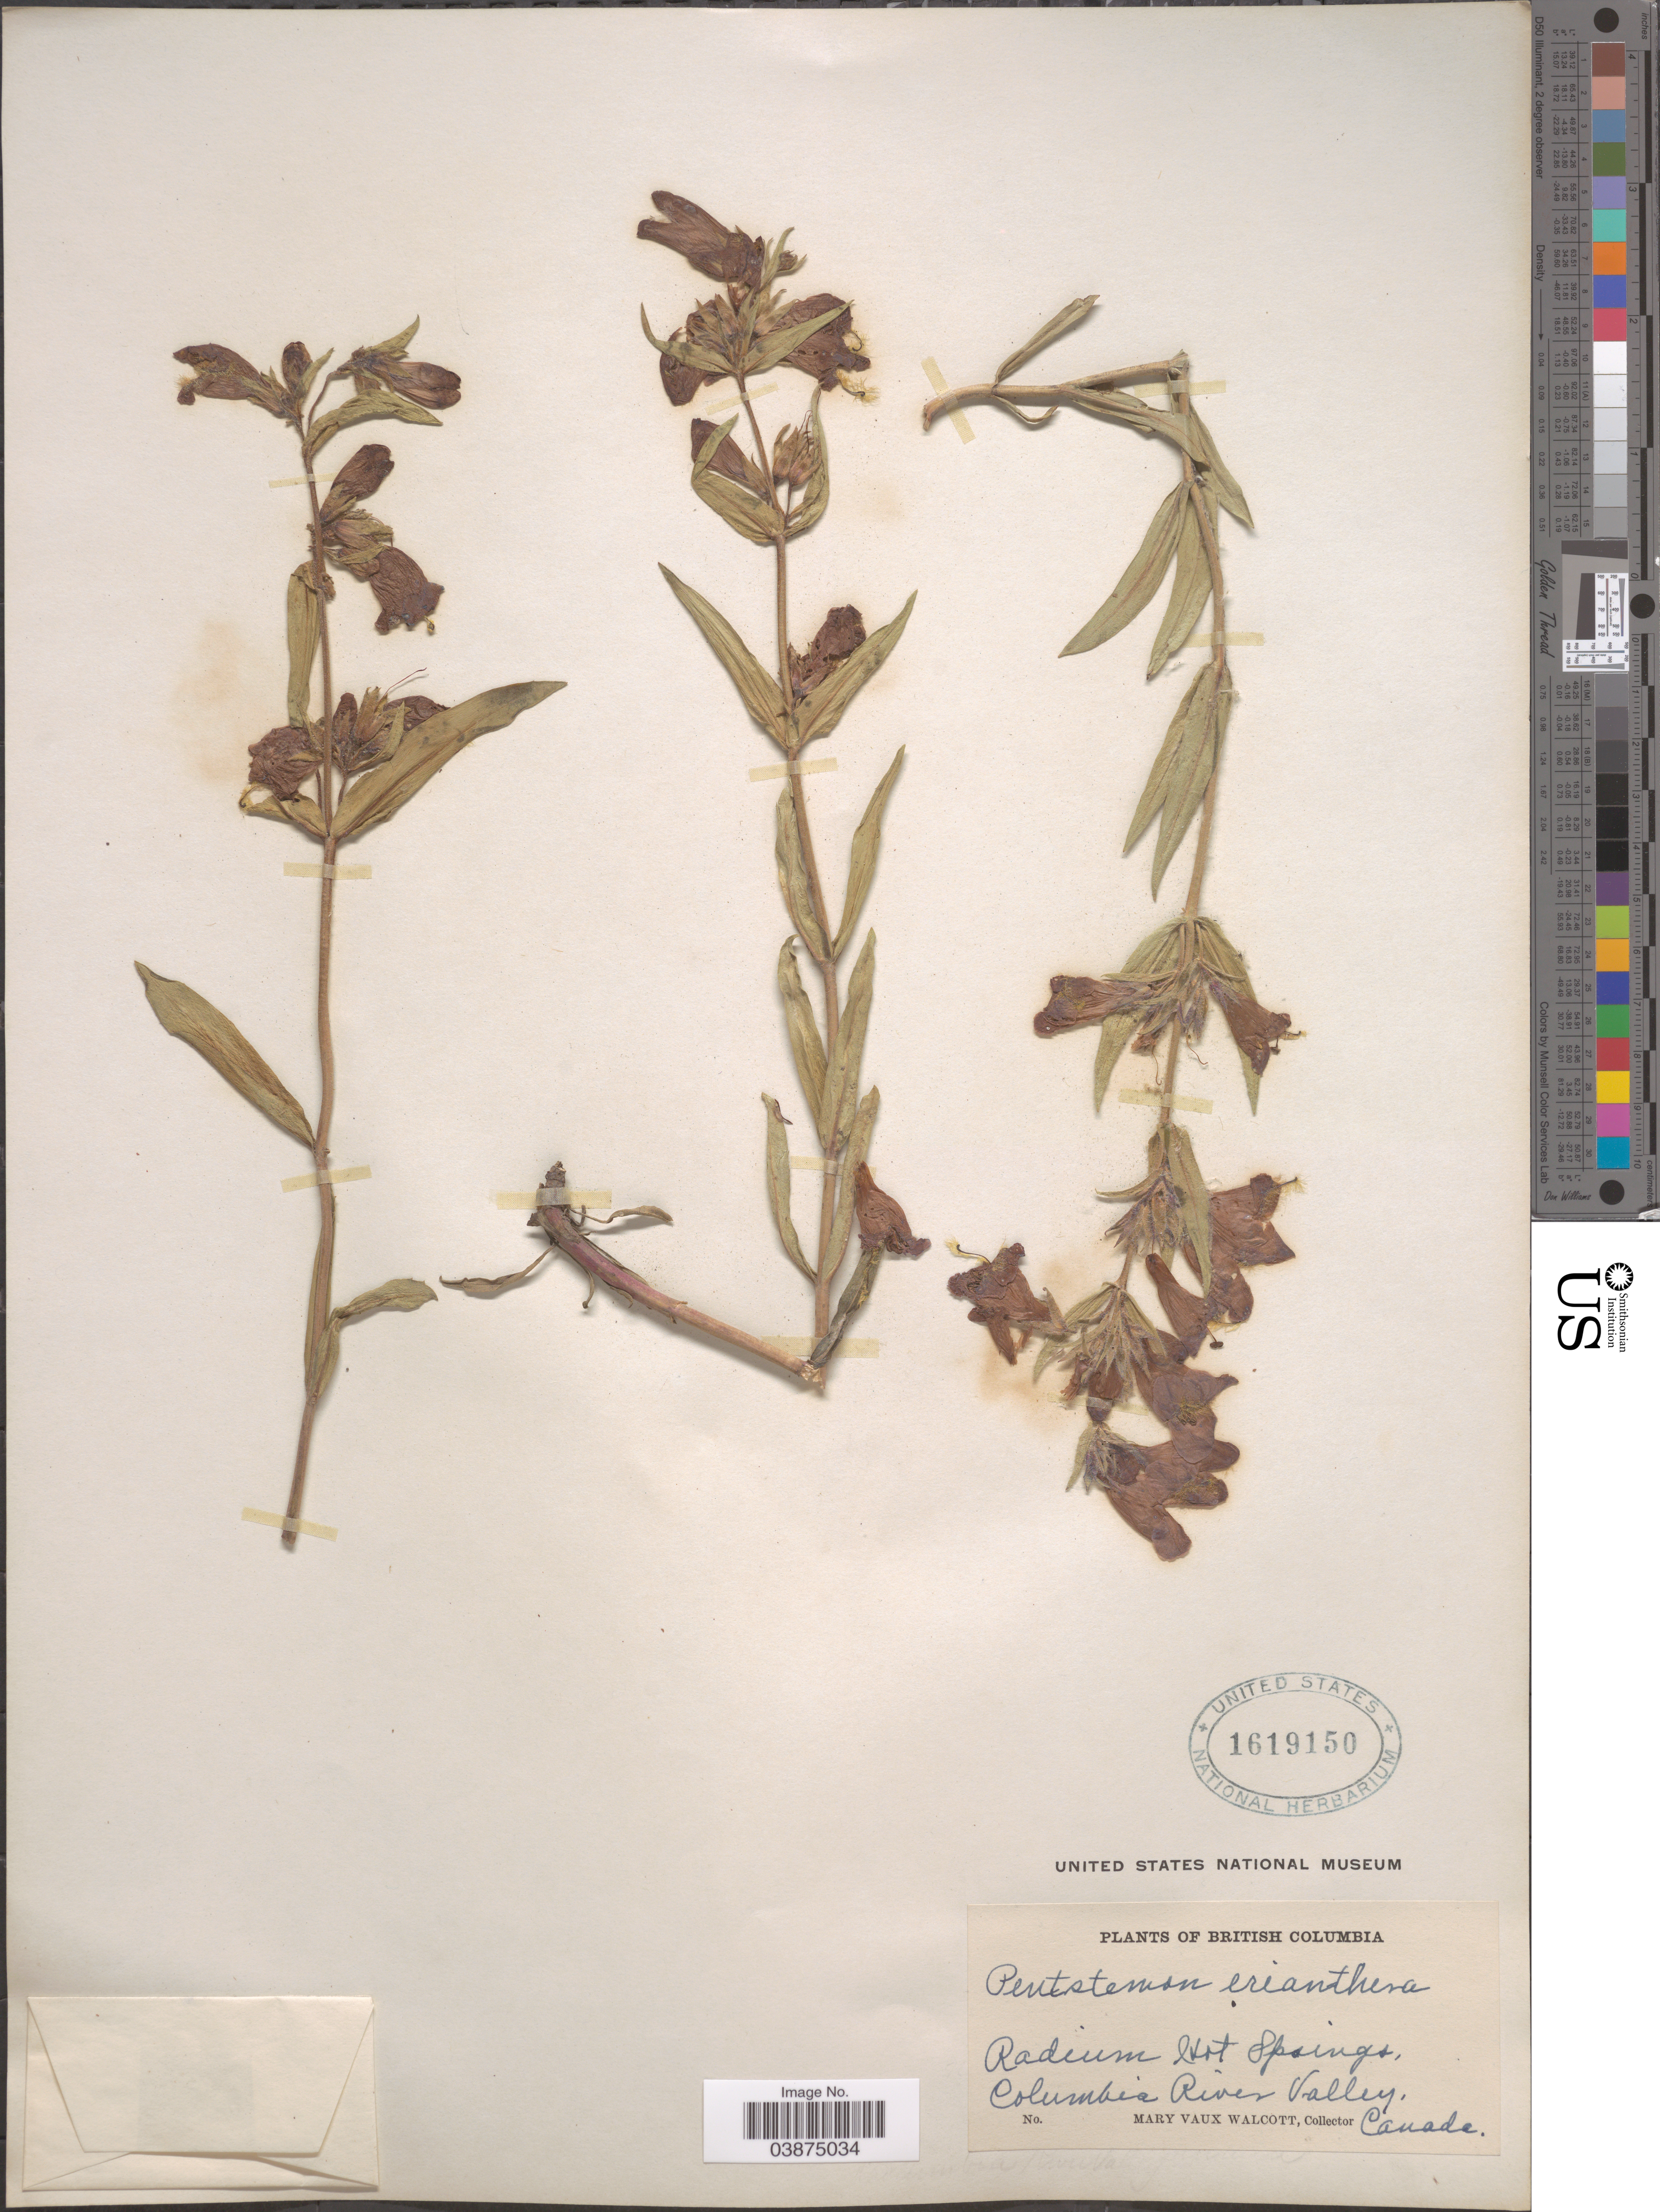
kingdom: Plantae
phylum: Tracheophyta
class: Magnoliopsida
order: Lamiales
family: Plantaginaceae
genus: Penstemon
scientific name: Penstemon eriantherus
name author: Pursh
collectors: M. Walcott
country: Canada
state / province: British Columbia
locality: Radium Hot Springs, Columbia River Valley.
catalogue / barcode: US 1619150